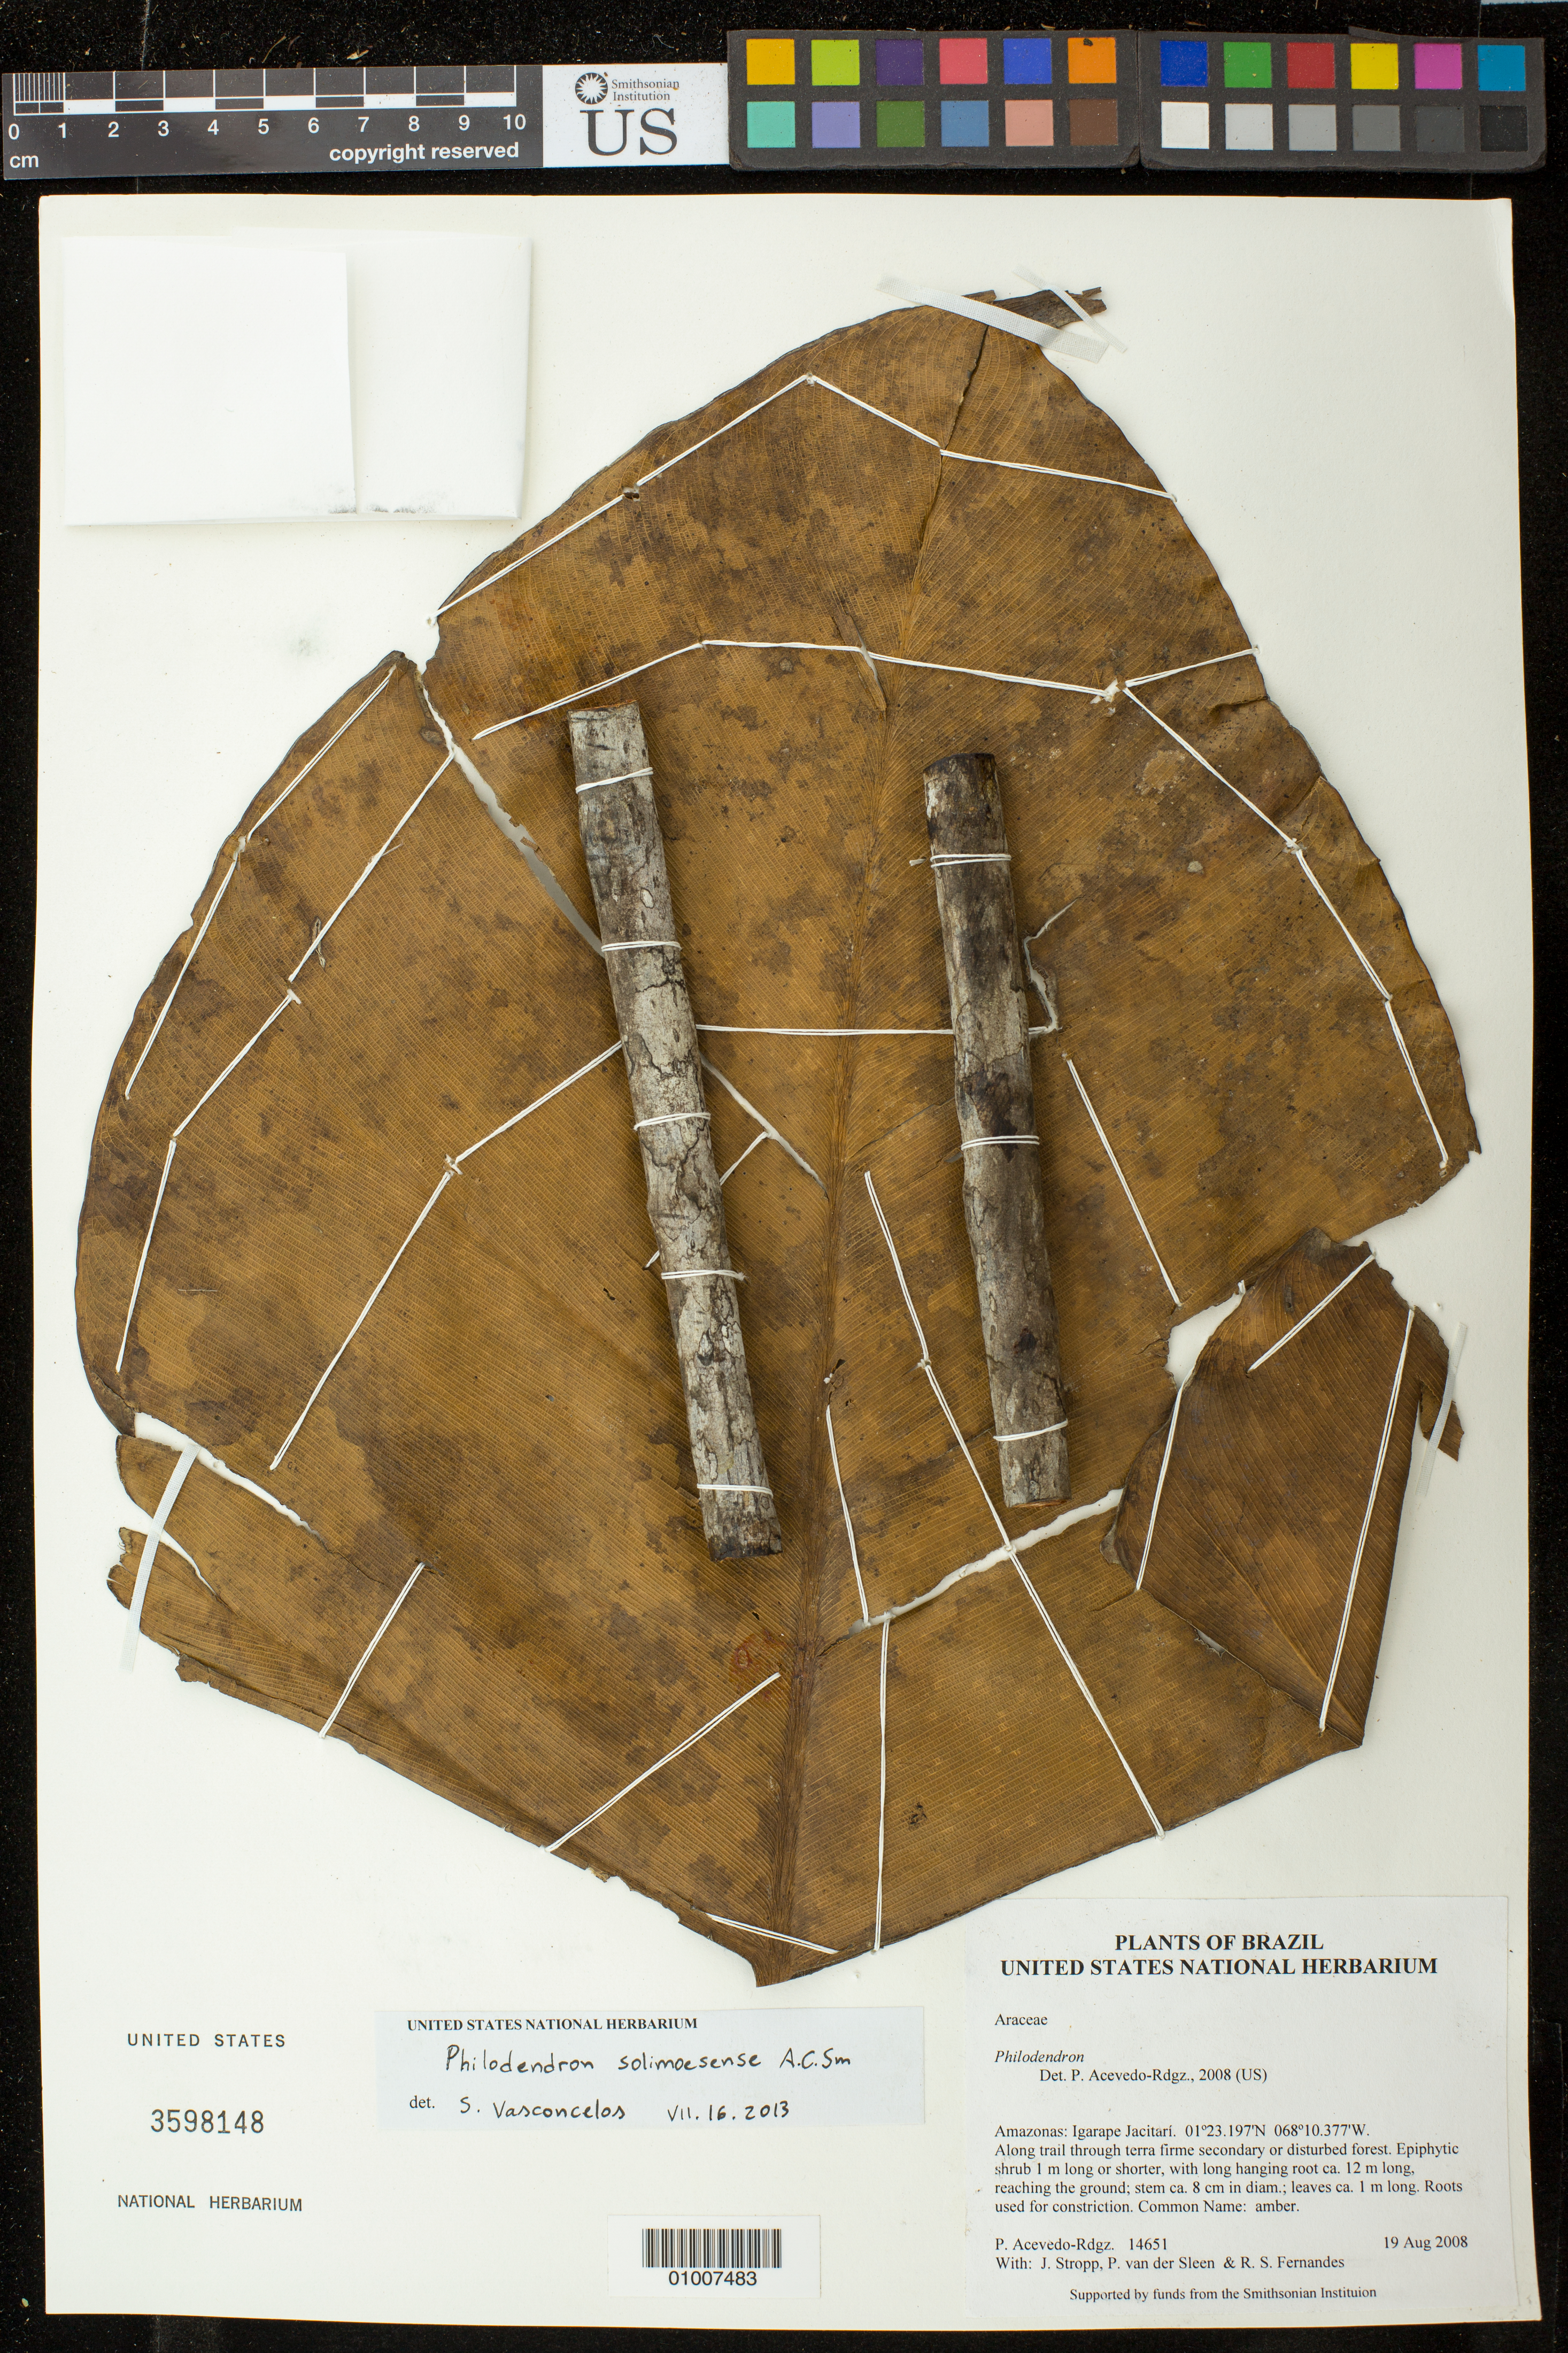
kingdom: Plantae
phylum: Tracheophyta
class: Liliopsida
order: Alismatales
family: Araceae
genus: Thaumatophyllum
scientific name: Thaumatophyllum solimoesense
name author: (A.C. Sm.) Sakur. et al.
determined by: Strong, Mark T., (BOT), Smithsonian Institution - National Museum of Natural History (UNITED STATES)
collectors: P. Acevedo-Rodr., J. Stropp, P. van der Sleen & R. Fernandes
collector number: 14651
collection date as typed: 19 Aug 2008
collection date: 2008-08-19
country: Brazil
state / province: Amazonas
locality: Amazonas: Igarape Jacitarí.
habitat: Along trail through terra firme secondary or disturbed forest.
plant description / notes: NY, MO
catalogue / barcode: US 3598148